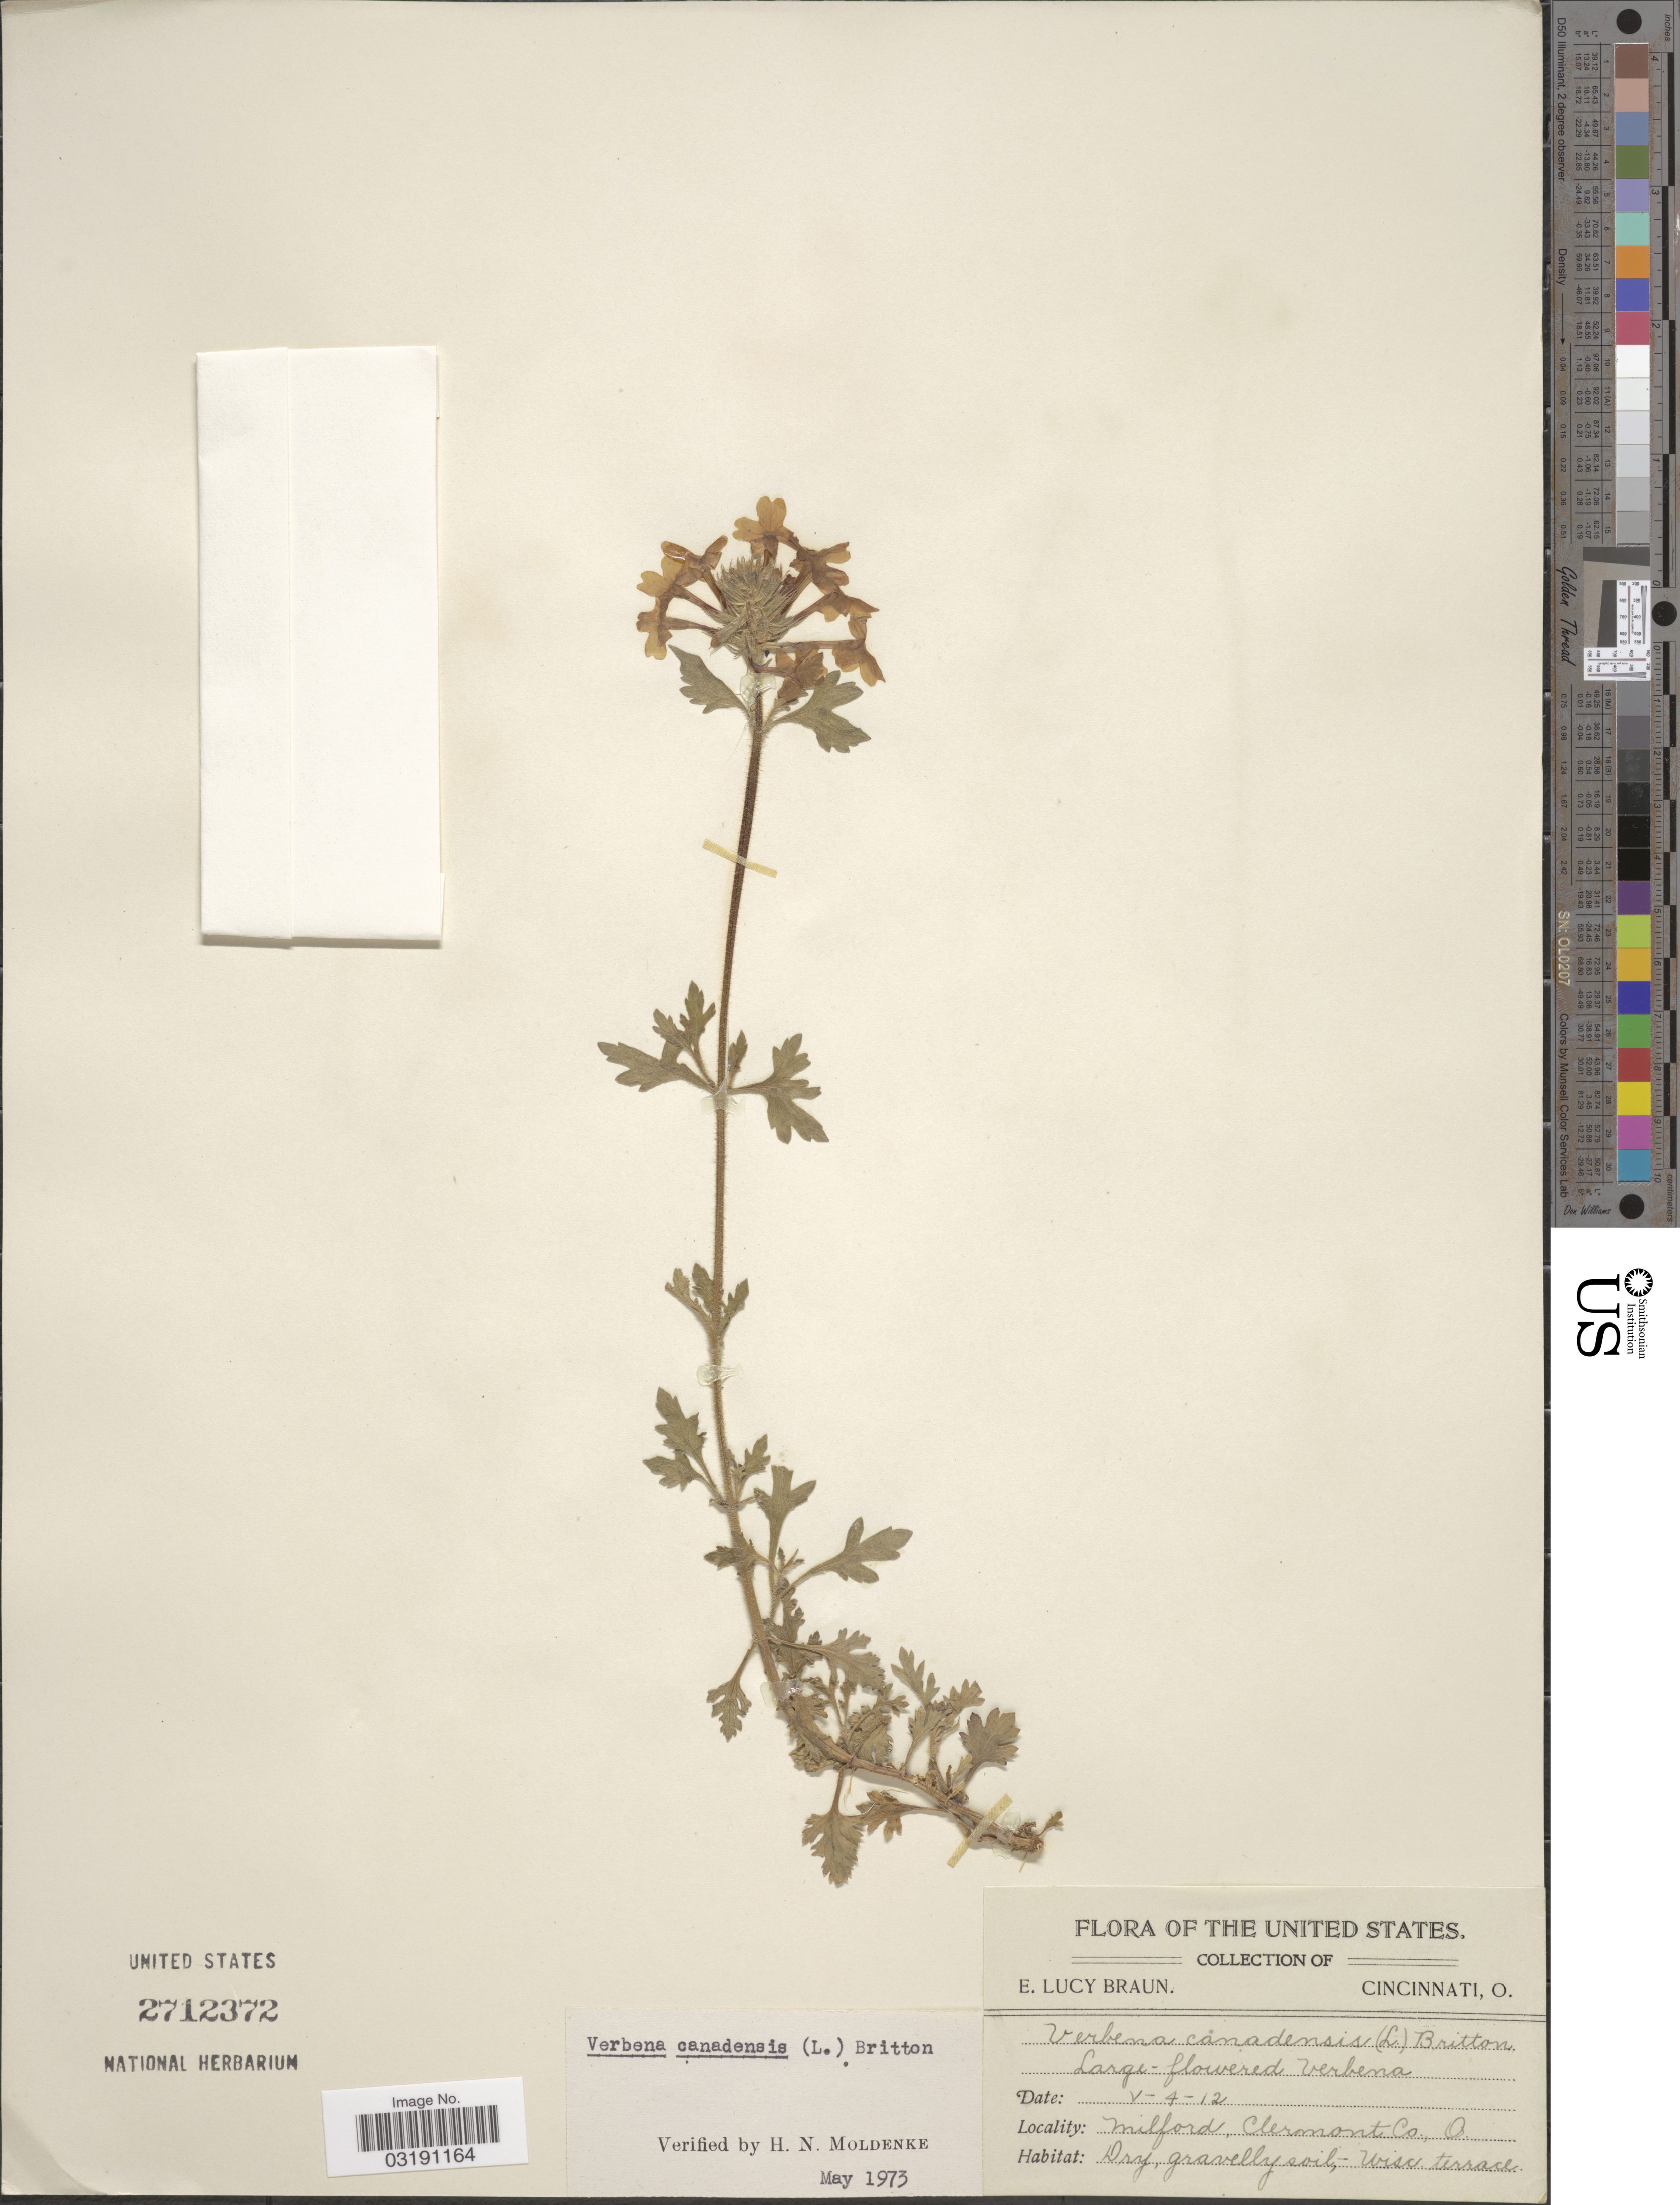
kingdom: Plantae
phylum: Tracheophyta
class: Magnoliopsida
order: Lamiales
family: Verbenaceae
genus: Verbena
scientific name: Verbena canadensis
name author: (L.) Britton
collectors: E. L. Braun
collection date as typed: Transcribed d/m/y: 4/5/12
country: United States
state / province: Ohio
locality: Milford, Clermont Co.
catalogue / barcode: US 2712372